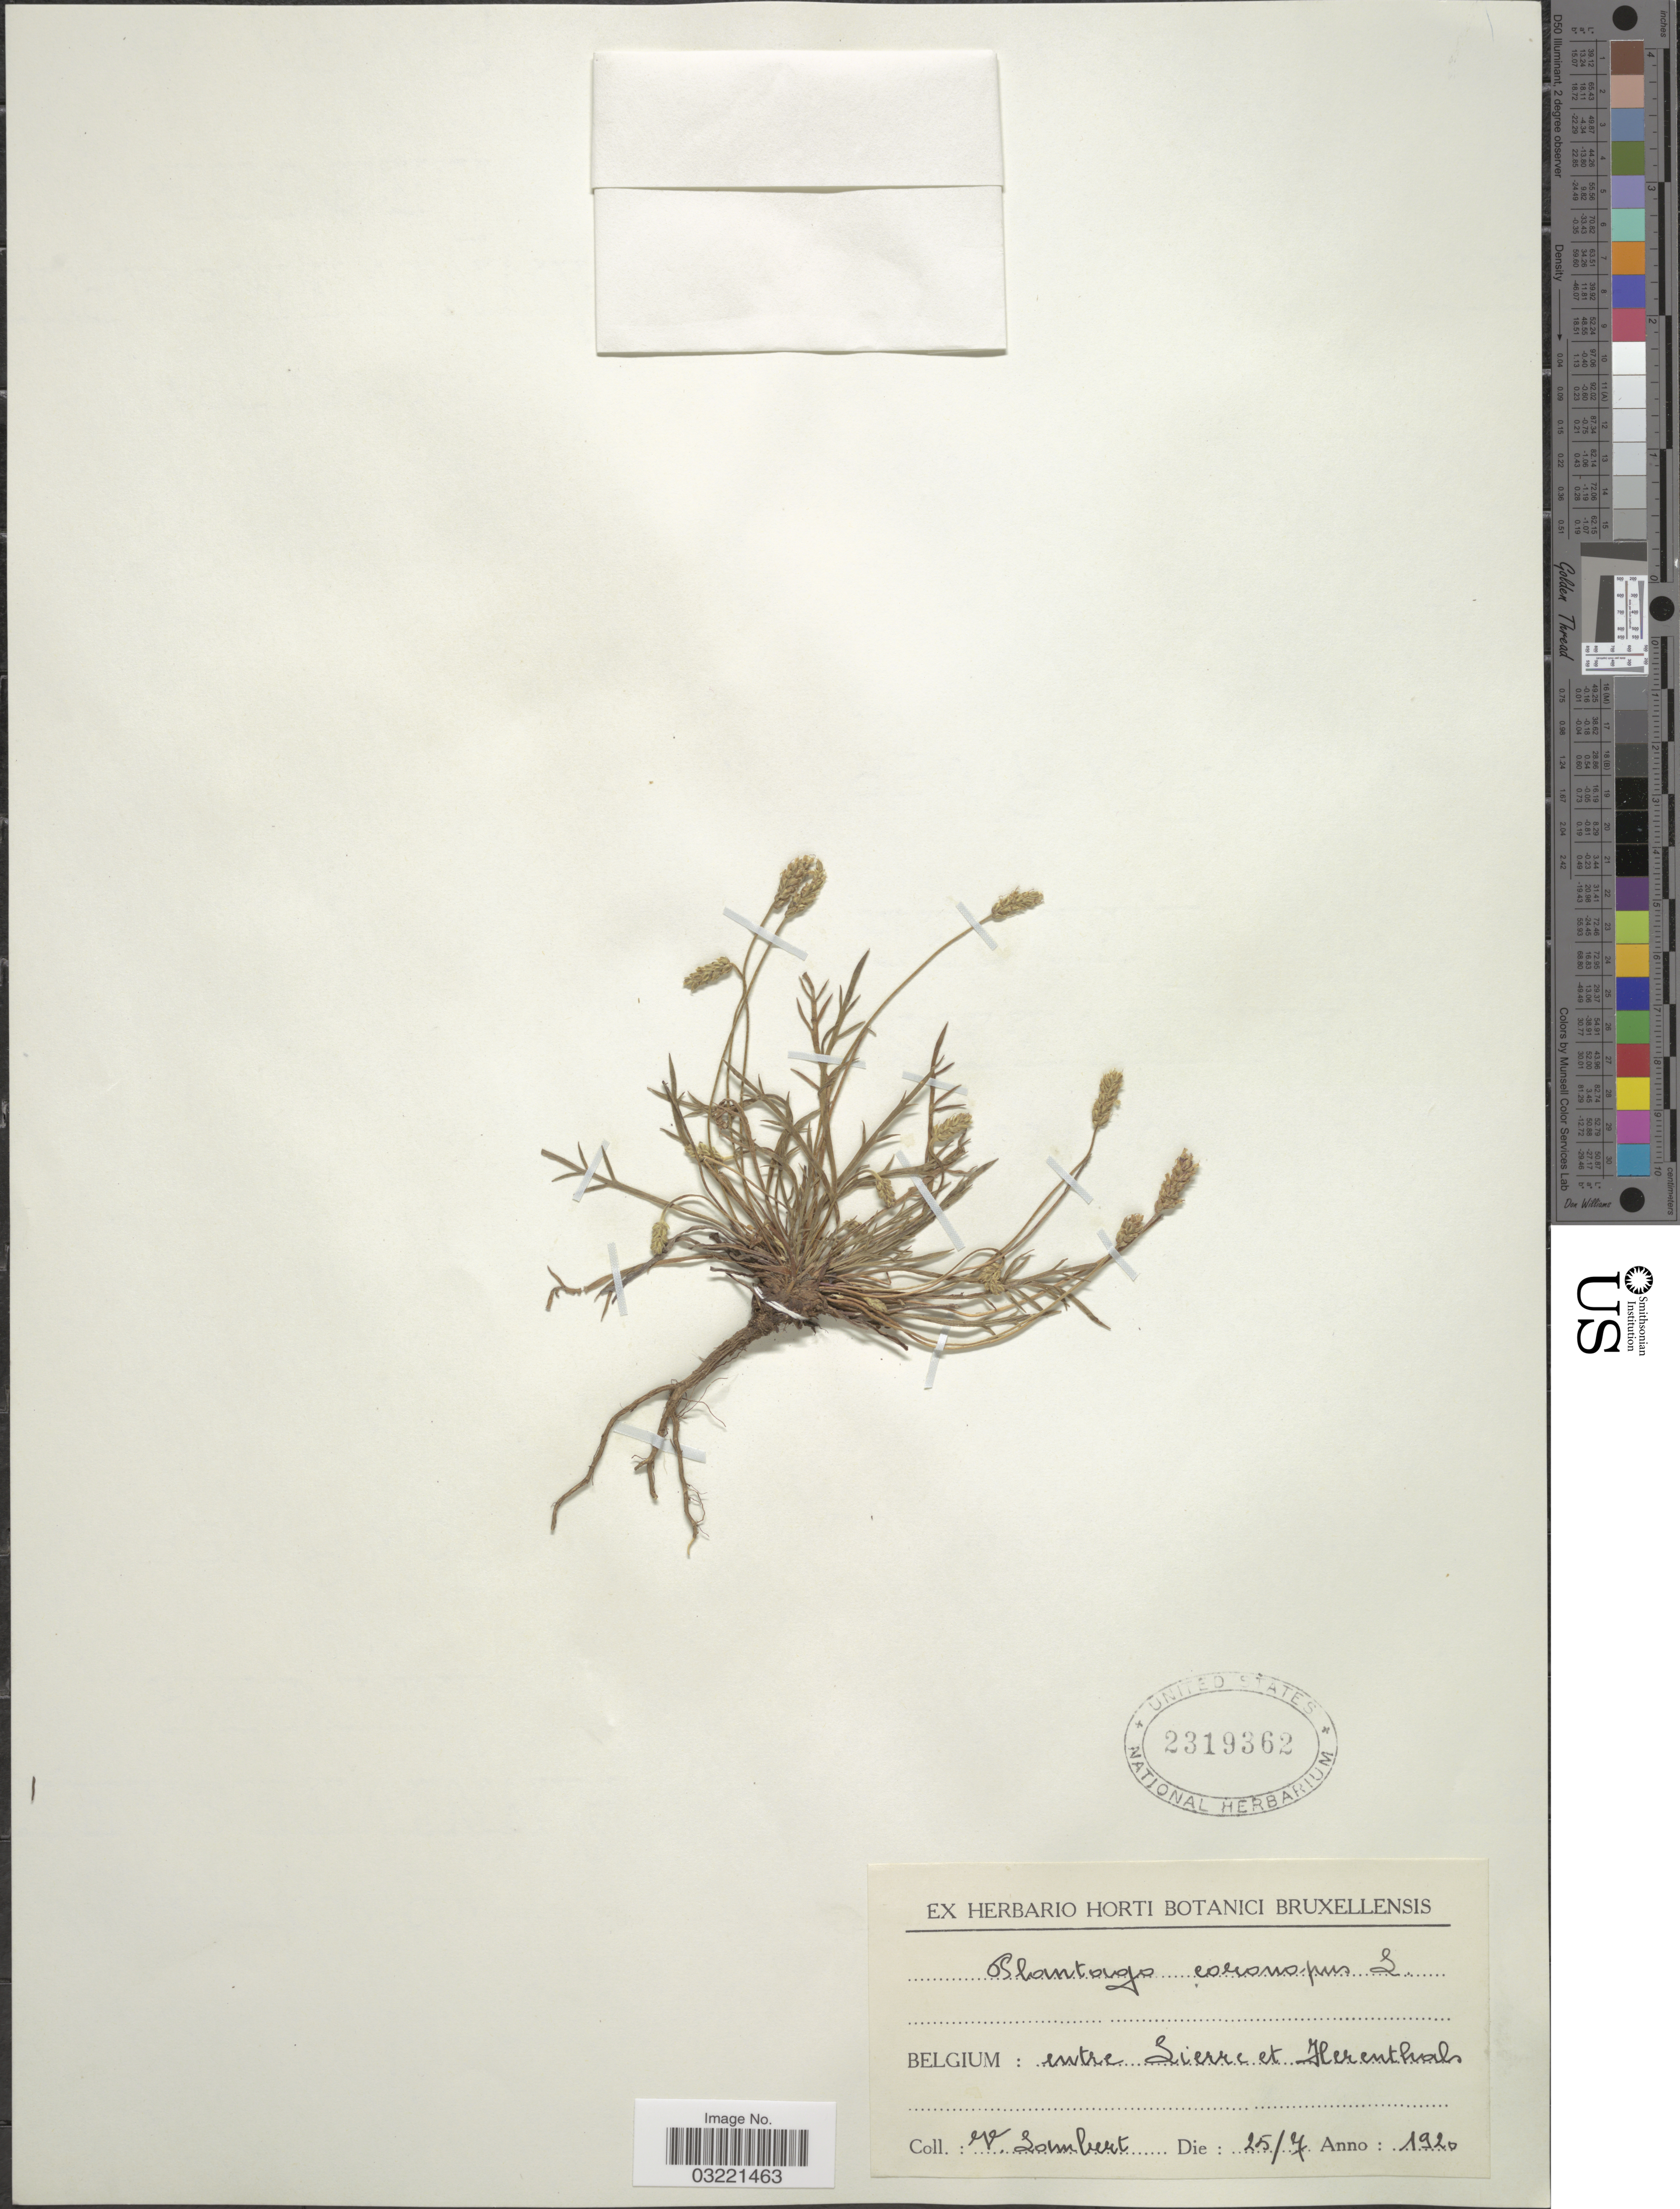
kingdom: Plantae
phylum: Tracheophyta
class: Magnoliopsida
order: Lamiales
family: Plantaginaceae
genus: Plantago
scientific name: Plantago coronopus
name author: L.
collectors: V. Lombert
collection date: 1920-07-25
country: Belgium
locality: Entre Lierre et Herenthals.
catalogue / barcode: US 2319362